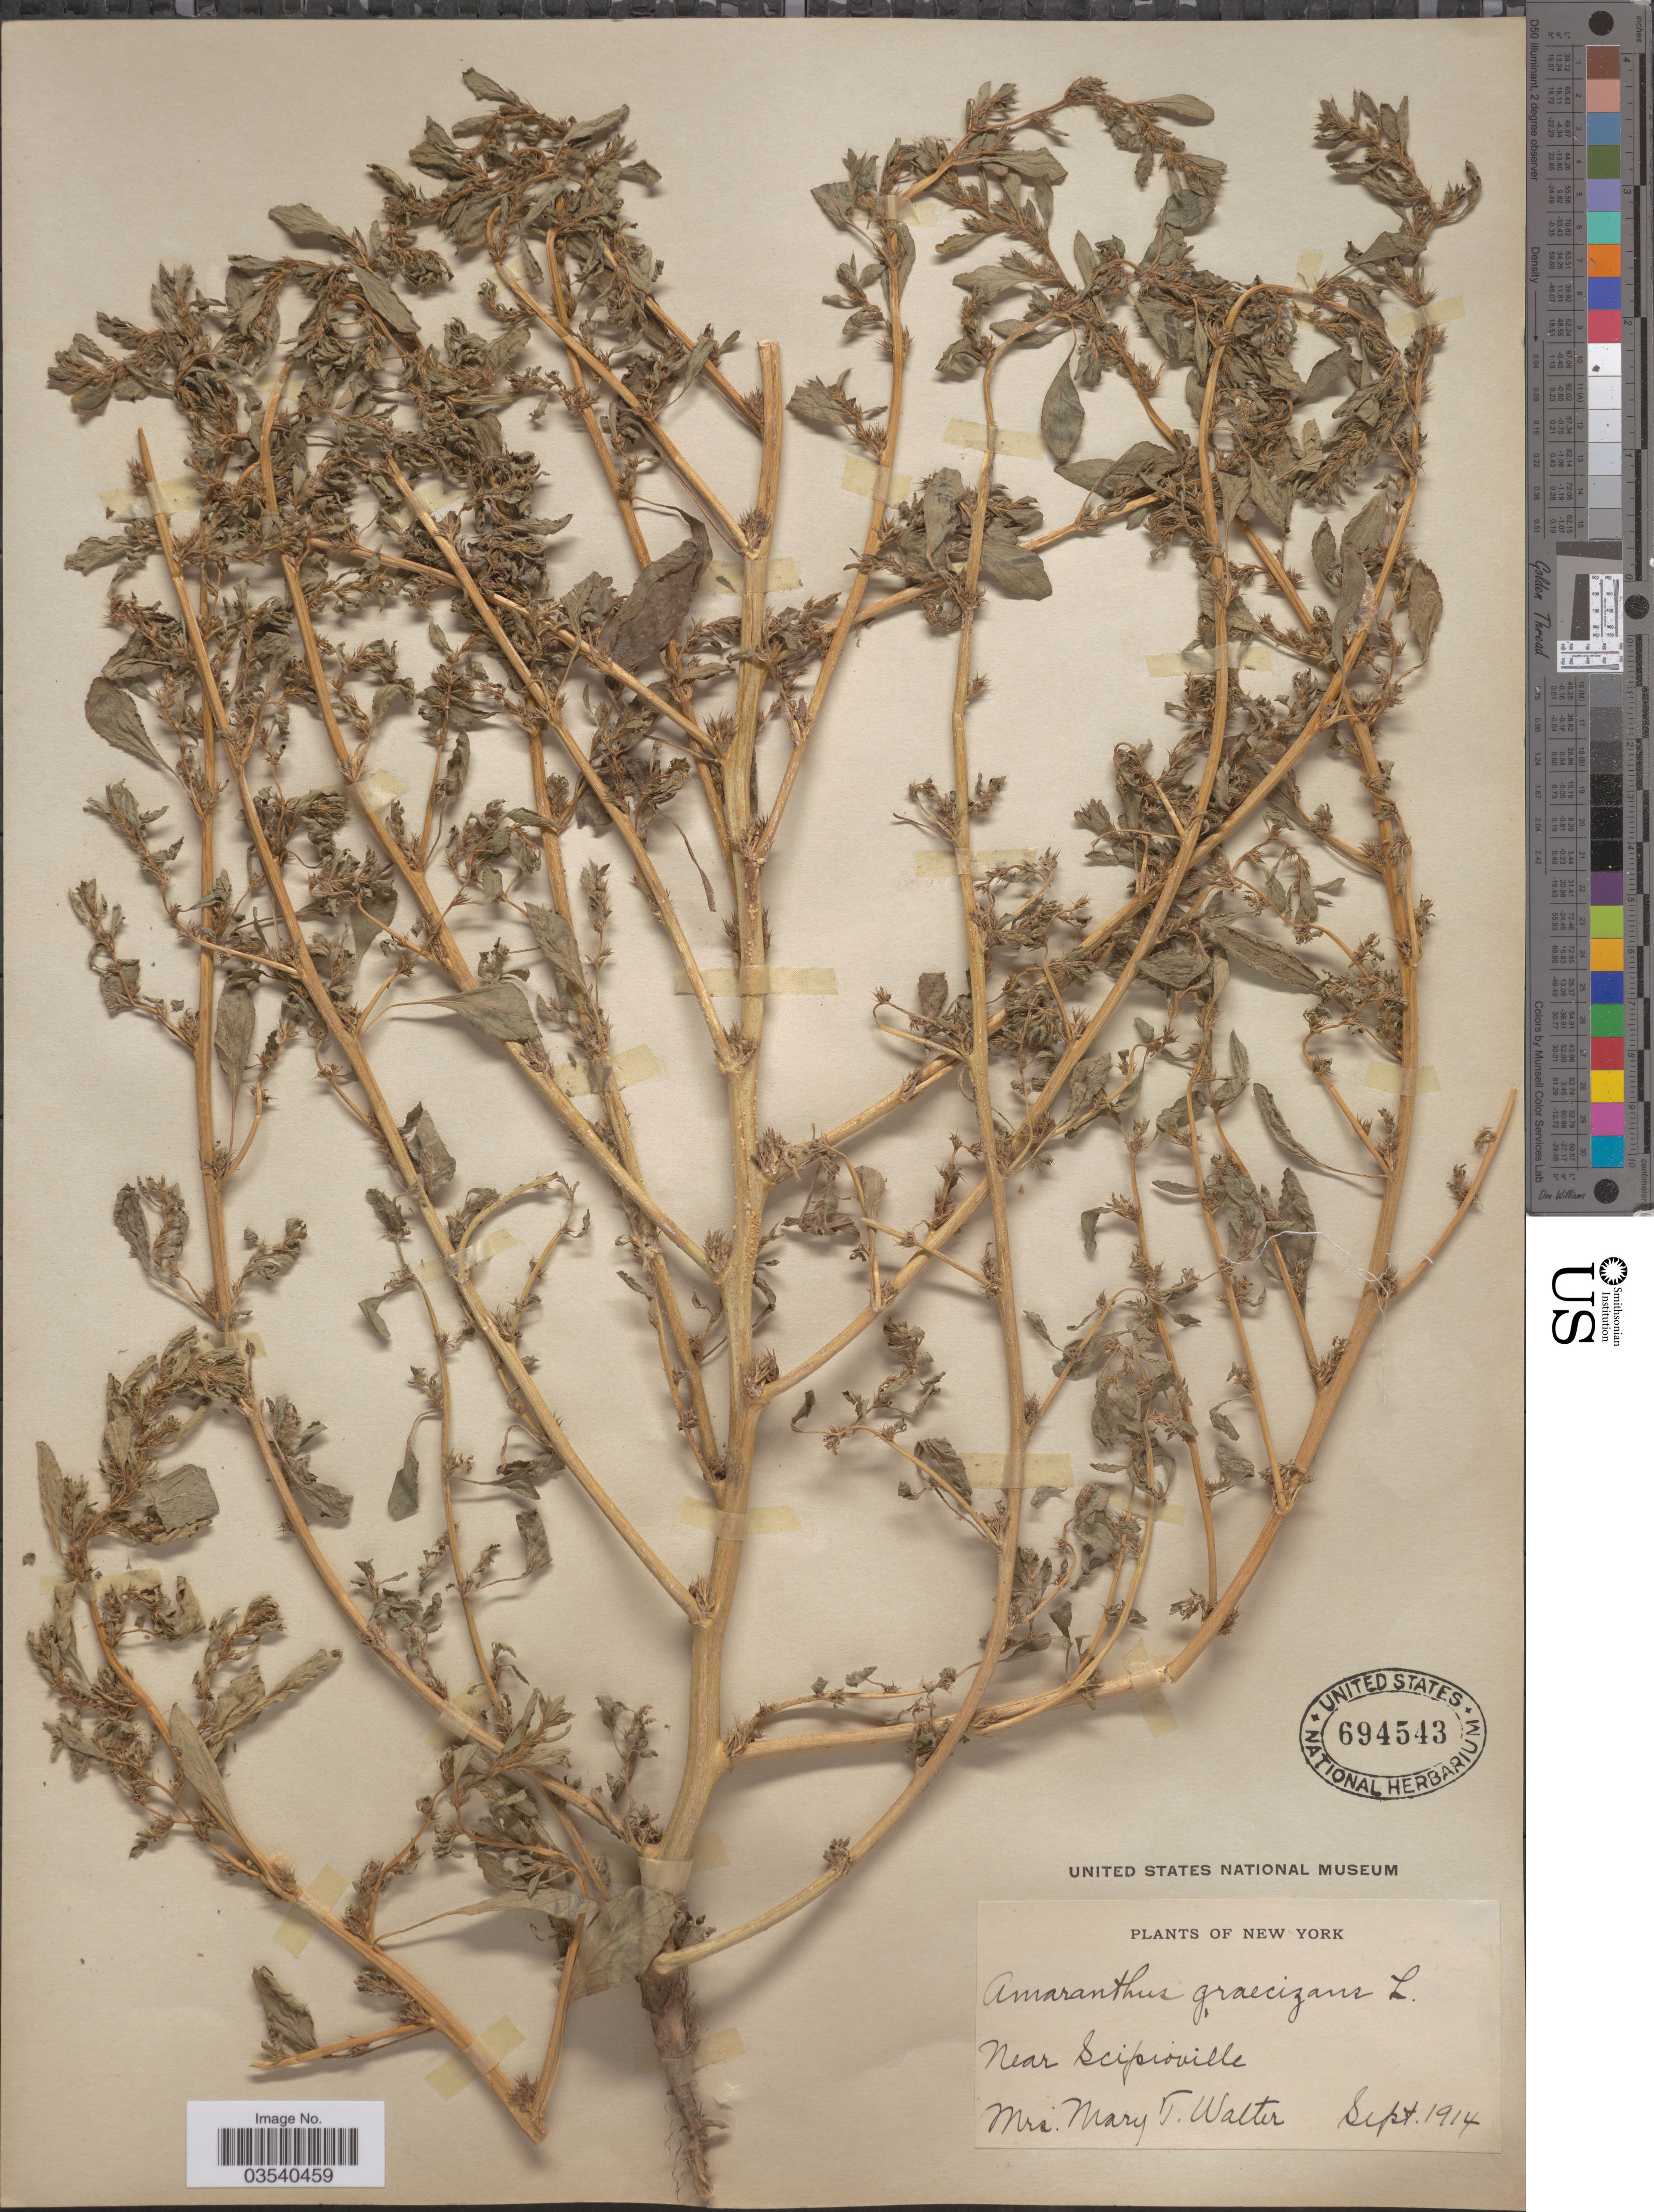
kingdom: Plantae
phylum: Tracheophyta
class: Magnoliopsida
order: Caryophyllales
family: Amaranthaceae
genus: Amaranthus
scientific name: Amaranthus graecizans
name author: L.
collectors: M. T. Walter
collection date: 1914-09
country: United States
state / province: New York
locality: Near Scipioville.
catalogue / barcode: US 694543